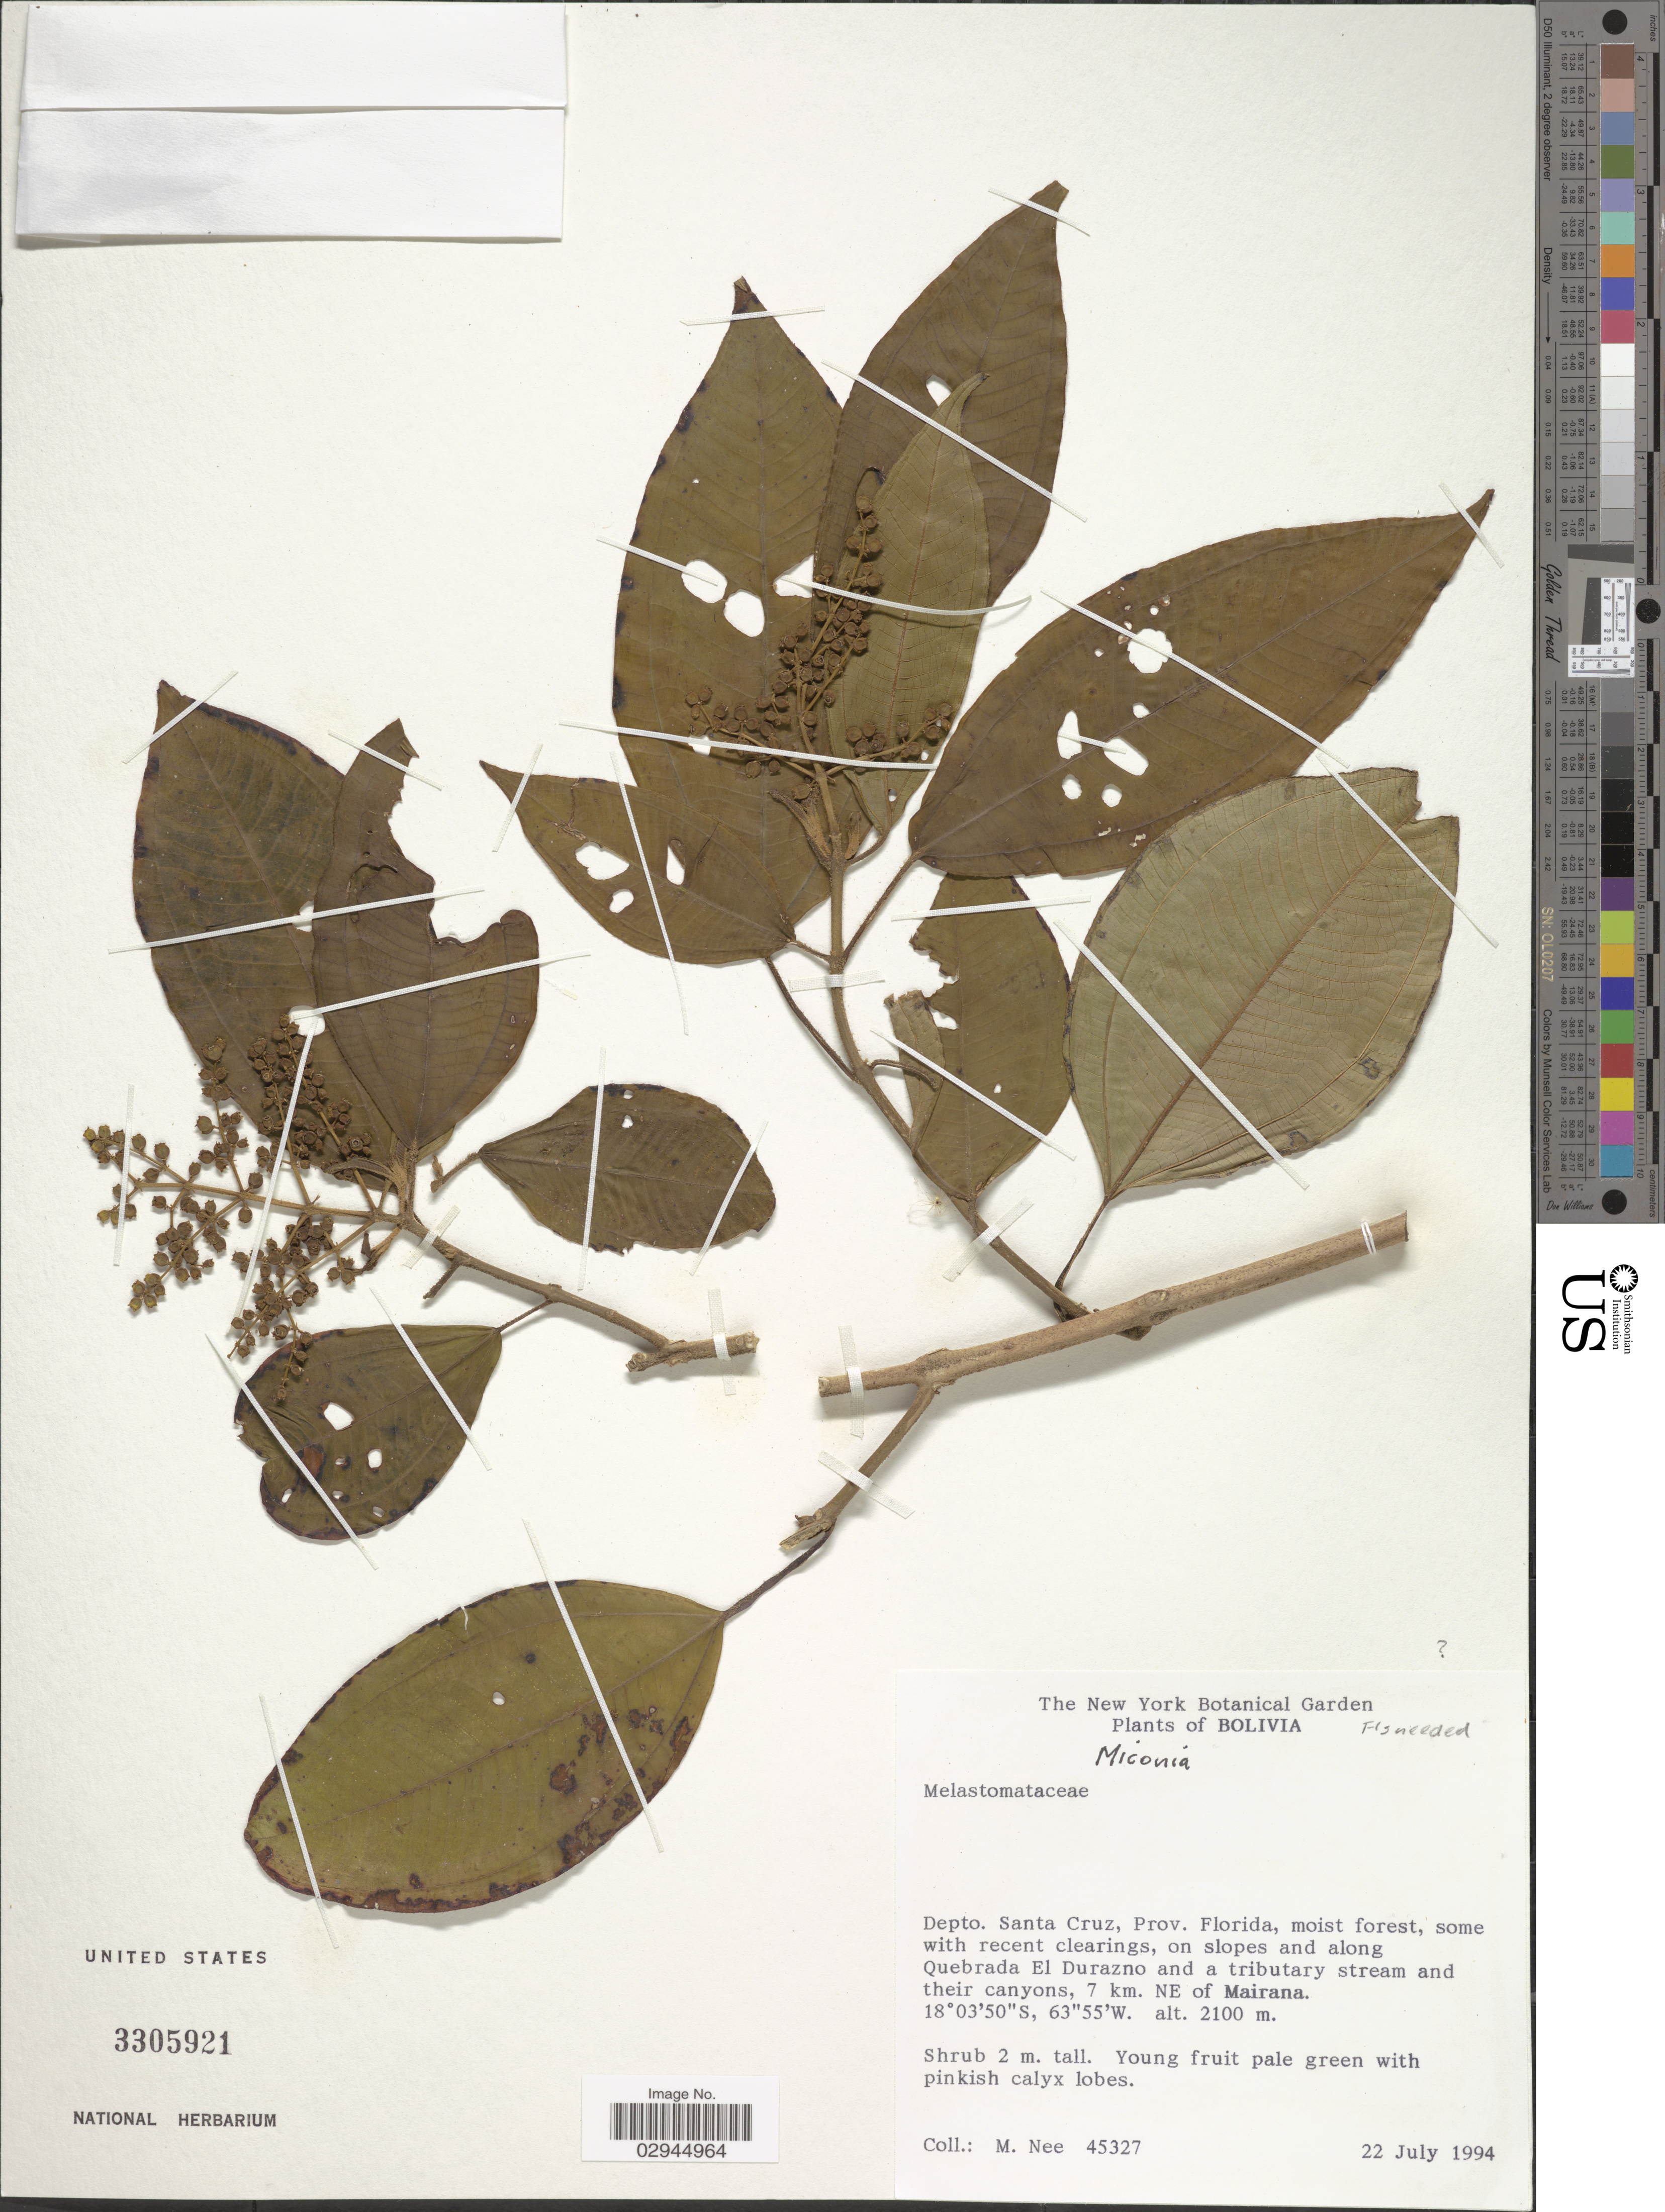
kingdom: Plantae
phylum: Tracheophyta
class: Magnoliopsida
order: Myrtales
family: Melastomataceae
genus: Miconia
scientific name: Miconia sp.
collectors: M. Nee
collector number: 45327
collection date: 1994-07-22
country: Bolivia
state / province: Santa Cruz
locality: Depto. Santa Cruz, Prov. Florida, moist forest, some with recent clearings, on slopes and along Quebrada El Durazno and tributary stream and their canyons, 7 km. NE of Mairana.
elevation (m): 2100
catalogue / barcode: US 3305921